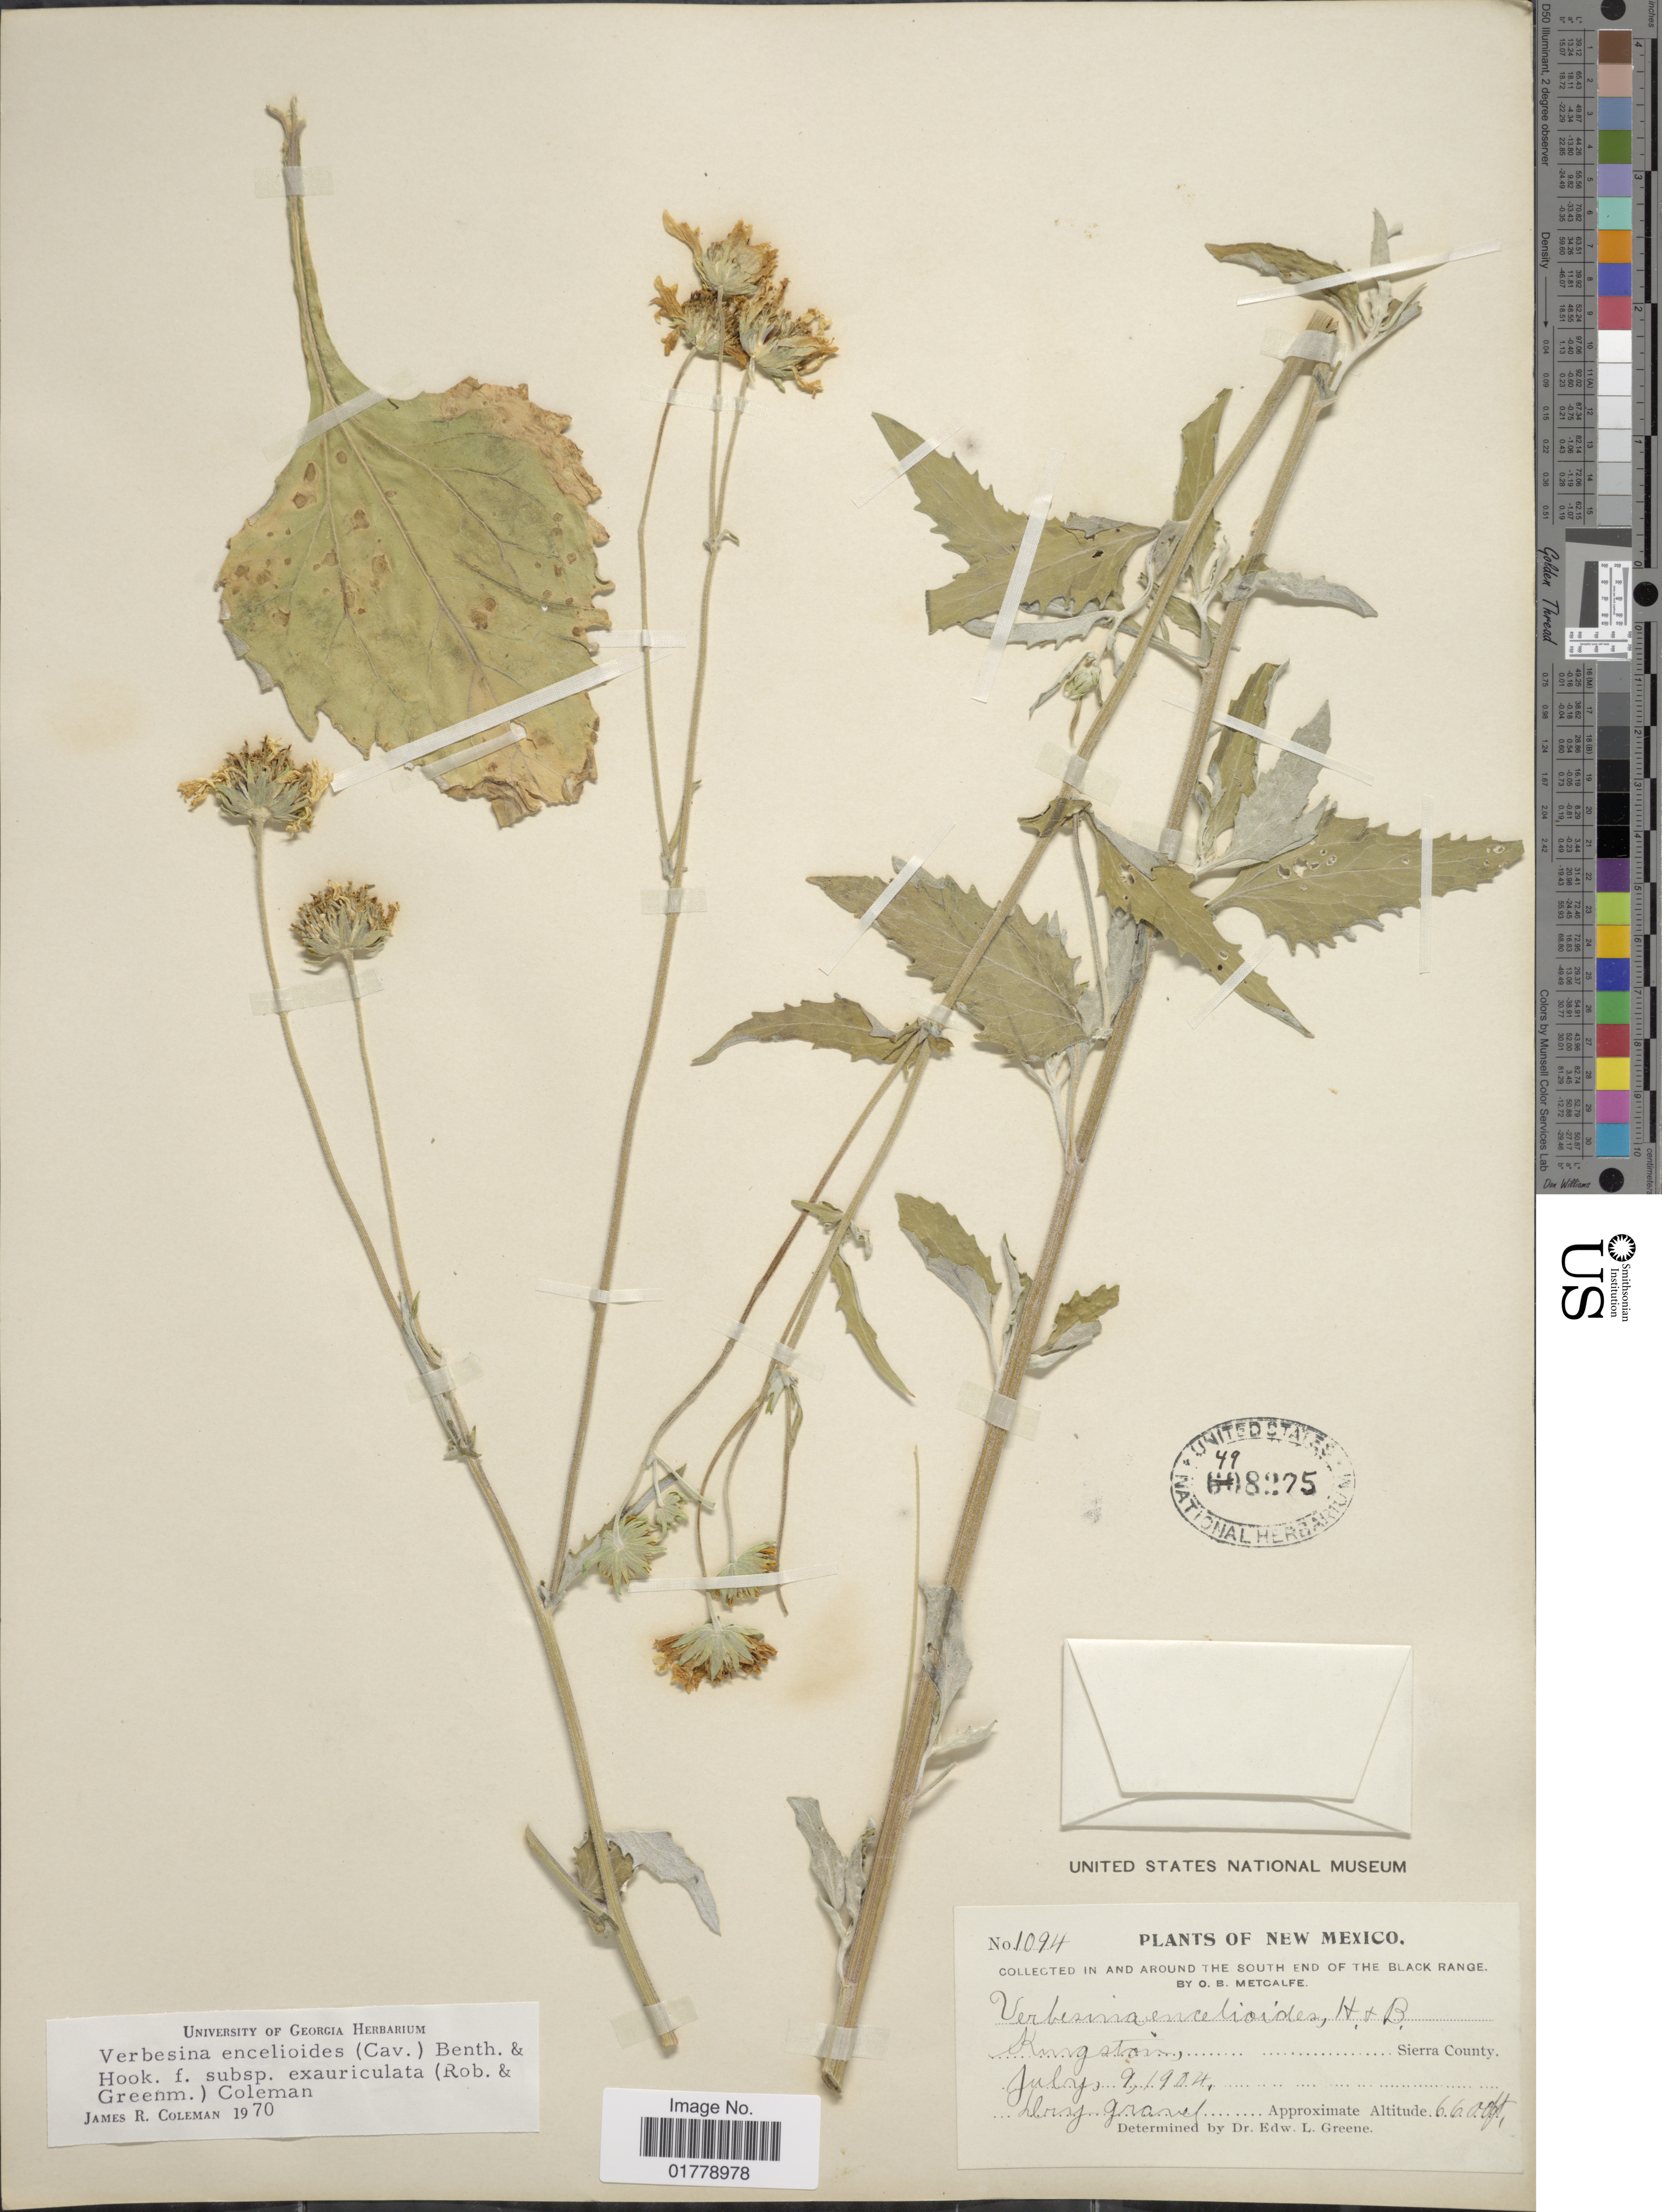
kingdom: Plantae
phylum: Tracheophyta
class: Magnoliopsida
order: Asterales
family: Asteraceae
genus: Verbesina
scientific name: Verbesina encelioides var. cana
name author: (B.L. Rob.) Greenm.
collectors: O. B. Metcalfe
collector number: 1094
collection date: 1904-07-09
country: United States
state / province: New Mexico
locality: In and around the South End of the Black Range. Kingston, Sierra County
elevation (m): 2012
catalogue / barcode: US 498275